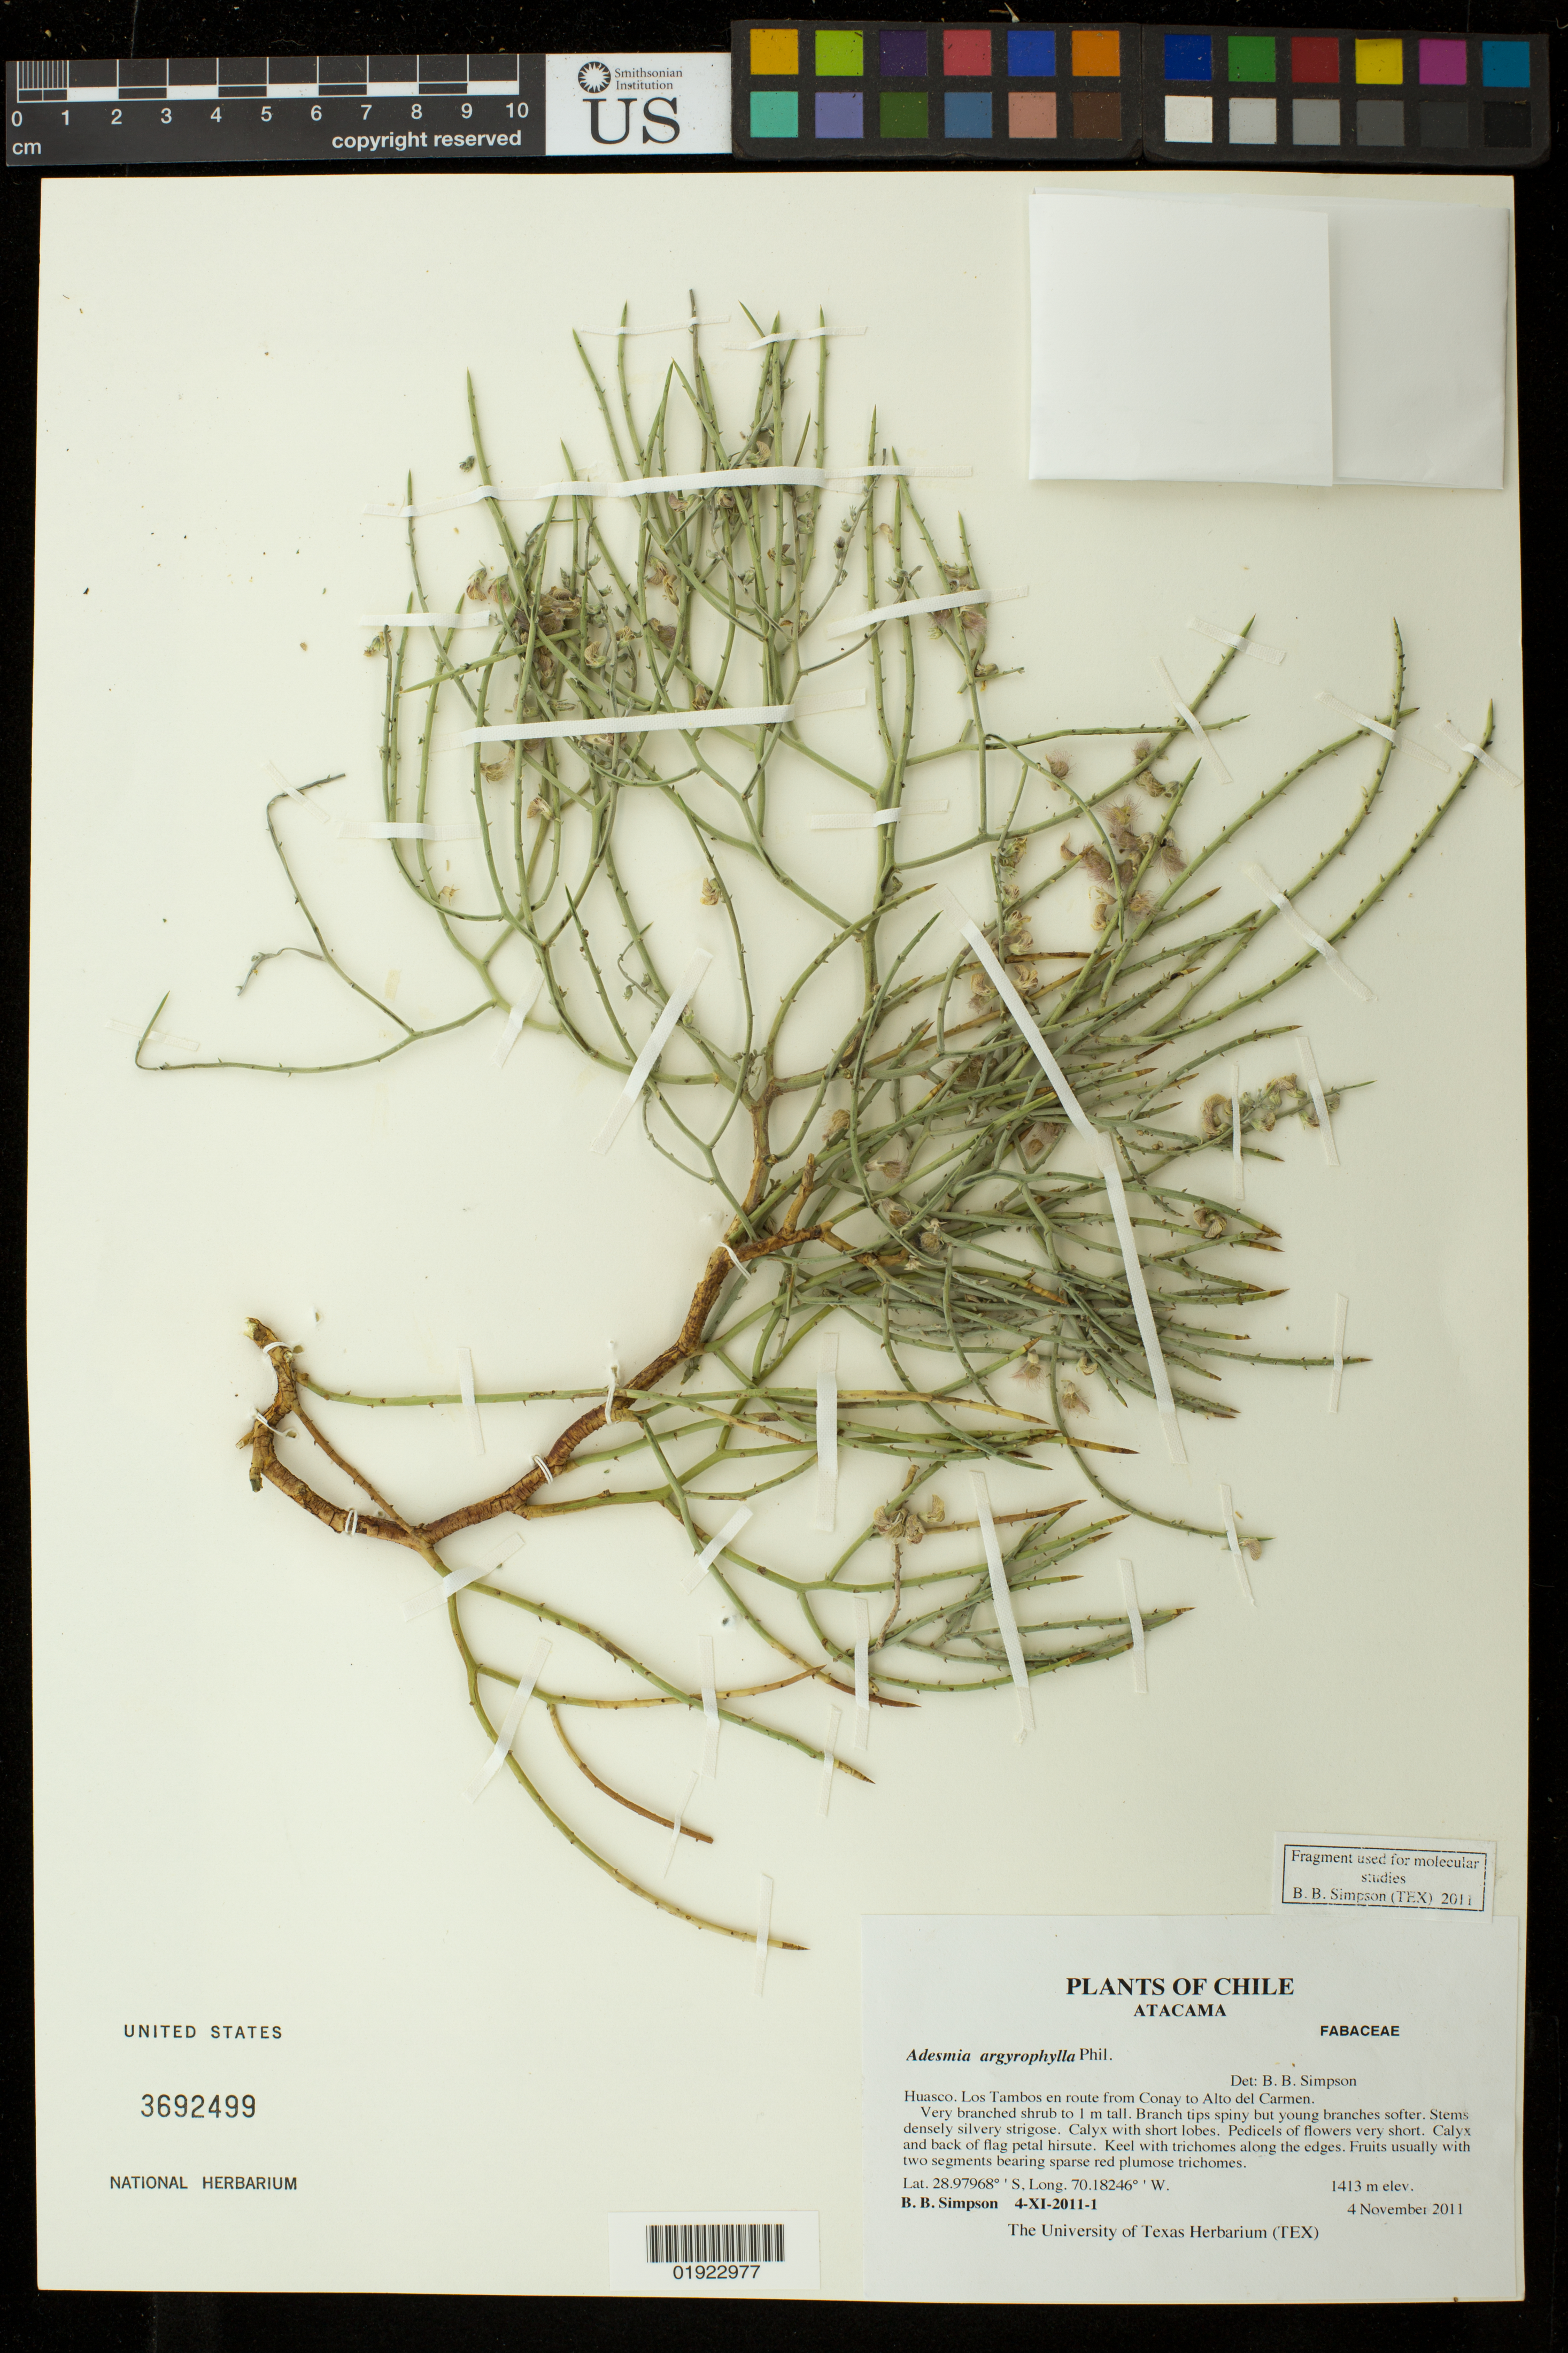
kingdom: Plantae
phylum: Tracheophyta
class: Magnoliopsida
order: Fabales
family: Fabaceae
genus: Adesmia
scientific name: Adesmia argyrophylla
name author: Phil.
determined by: Simpson, B. B.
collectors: B. Simpson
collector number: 4-XI-2011-1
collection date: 2011-11-04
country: Chile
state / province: Atacama (III)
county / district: Huasco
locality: Los Tambos en route from Conay to Alto del Carmen.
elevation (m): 1413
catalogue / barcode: US 3692499